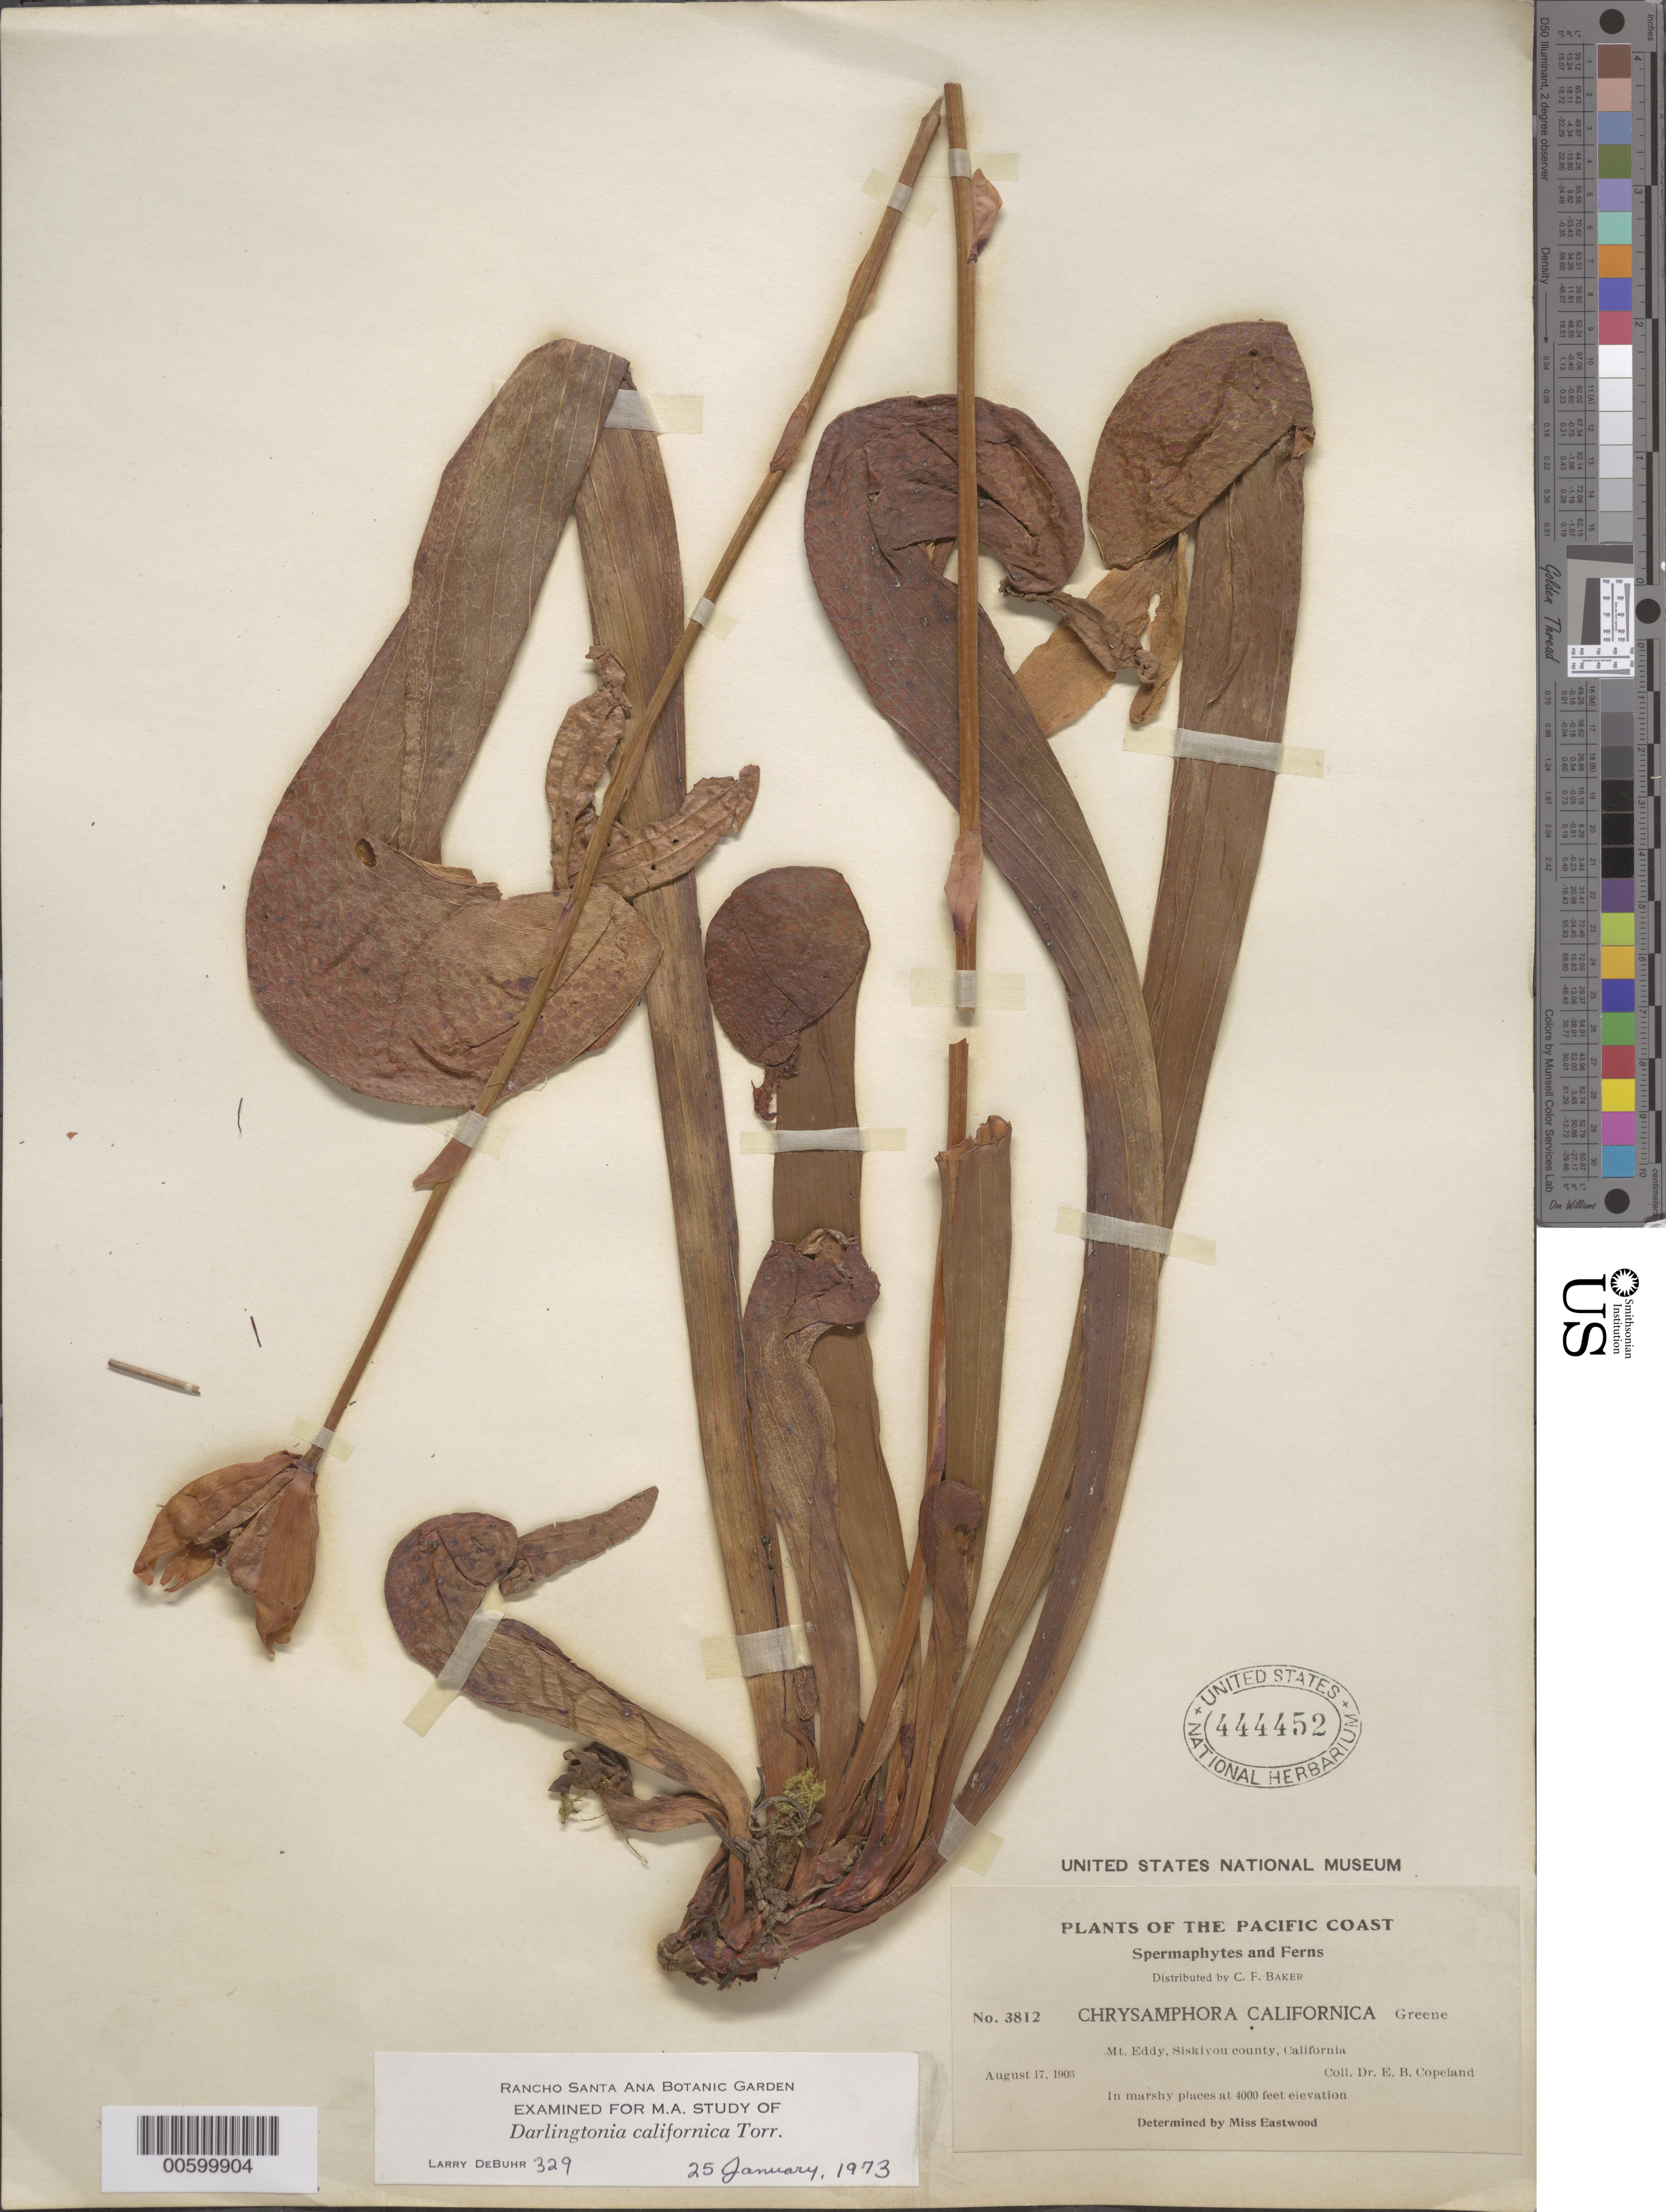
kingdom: Plantae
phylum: Tracheophyta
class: Magnoliopsida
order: Ericales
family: Sarraceniaceae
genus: Darlingtonia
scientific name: Darlingtonia californica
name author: Torr.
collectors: E. B. Copeland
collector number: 3812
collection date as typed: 17 Aug 1903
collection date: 1903-08-17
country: United States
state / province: California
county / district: Siskiyou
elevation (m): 1311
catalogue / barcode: US 444452